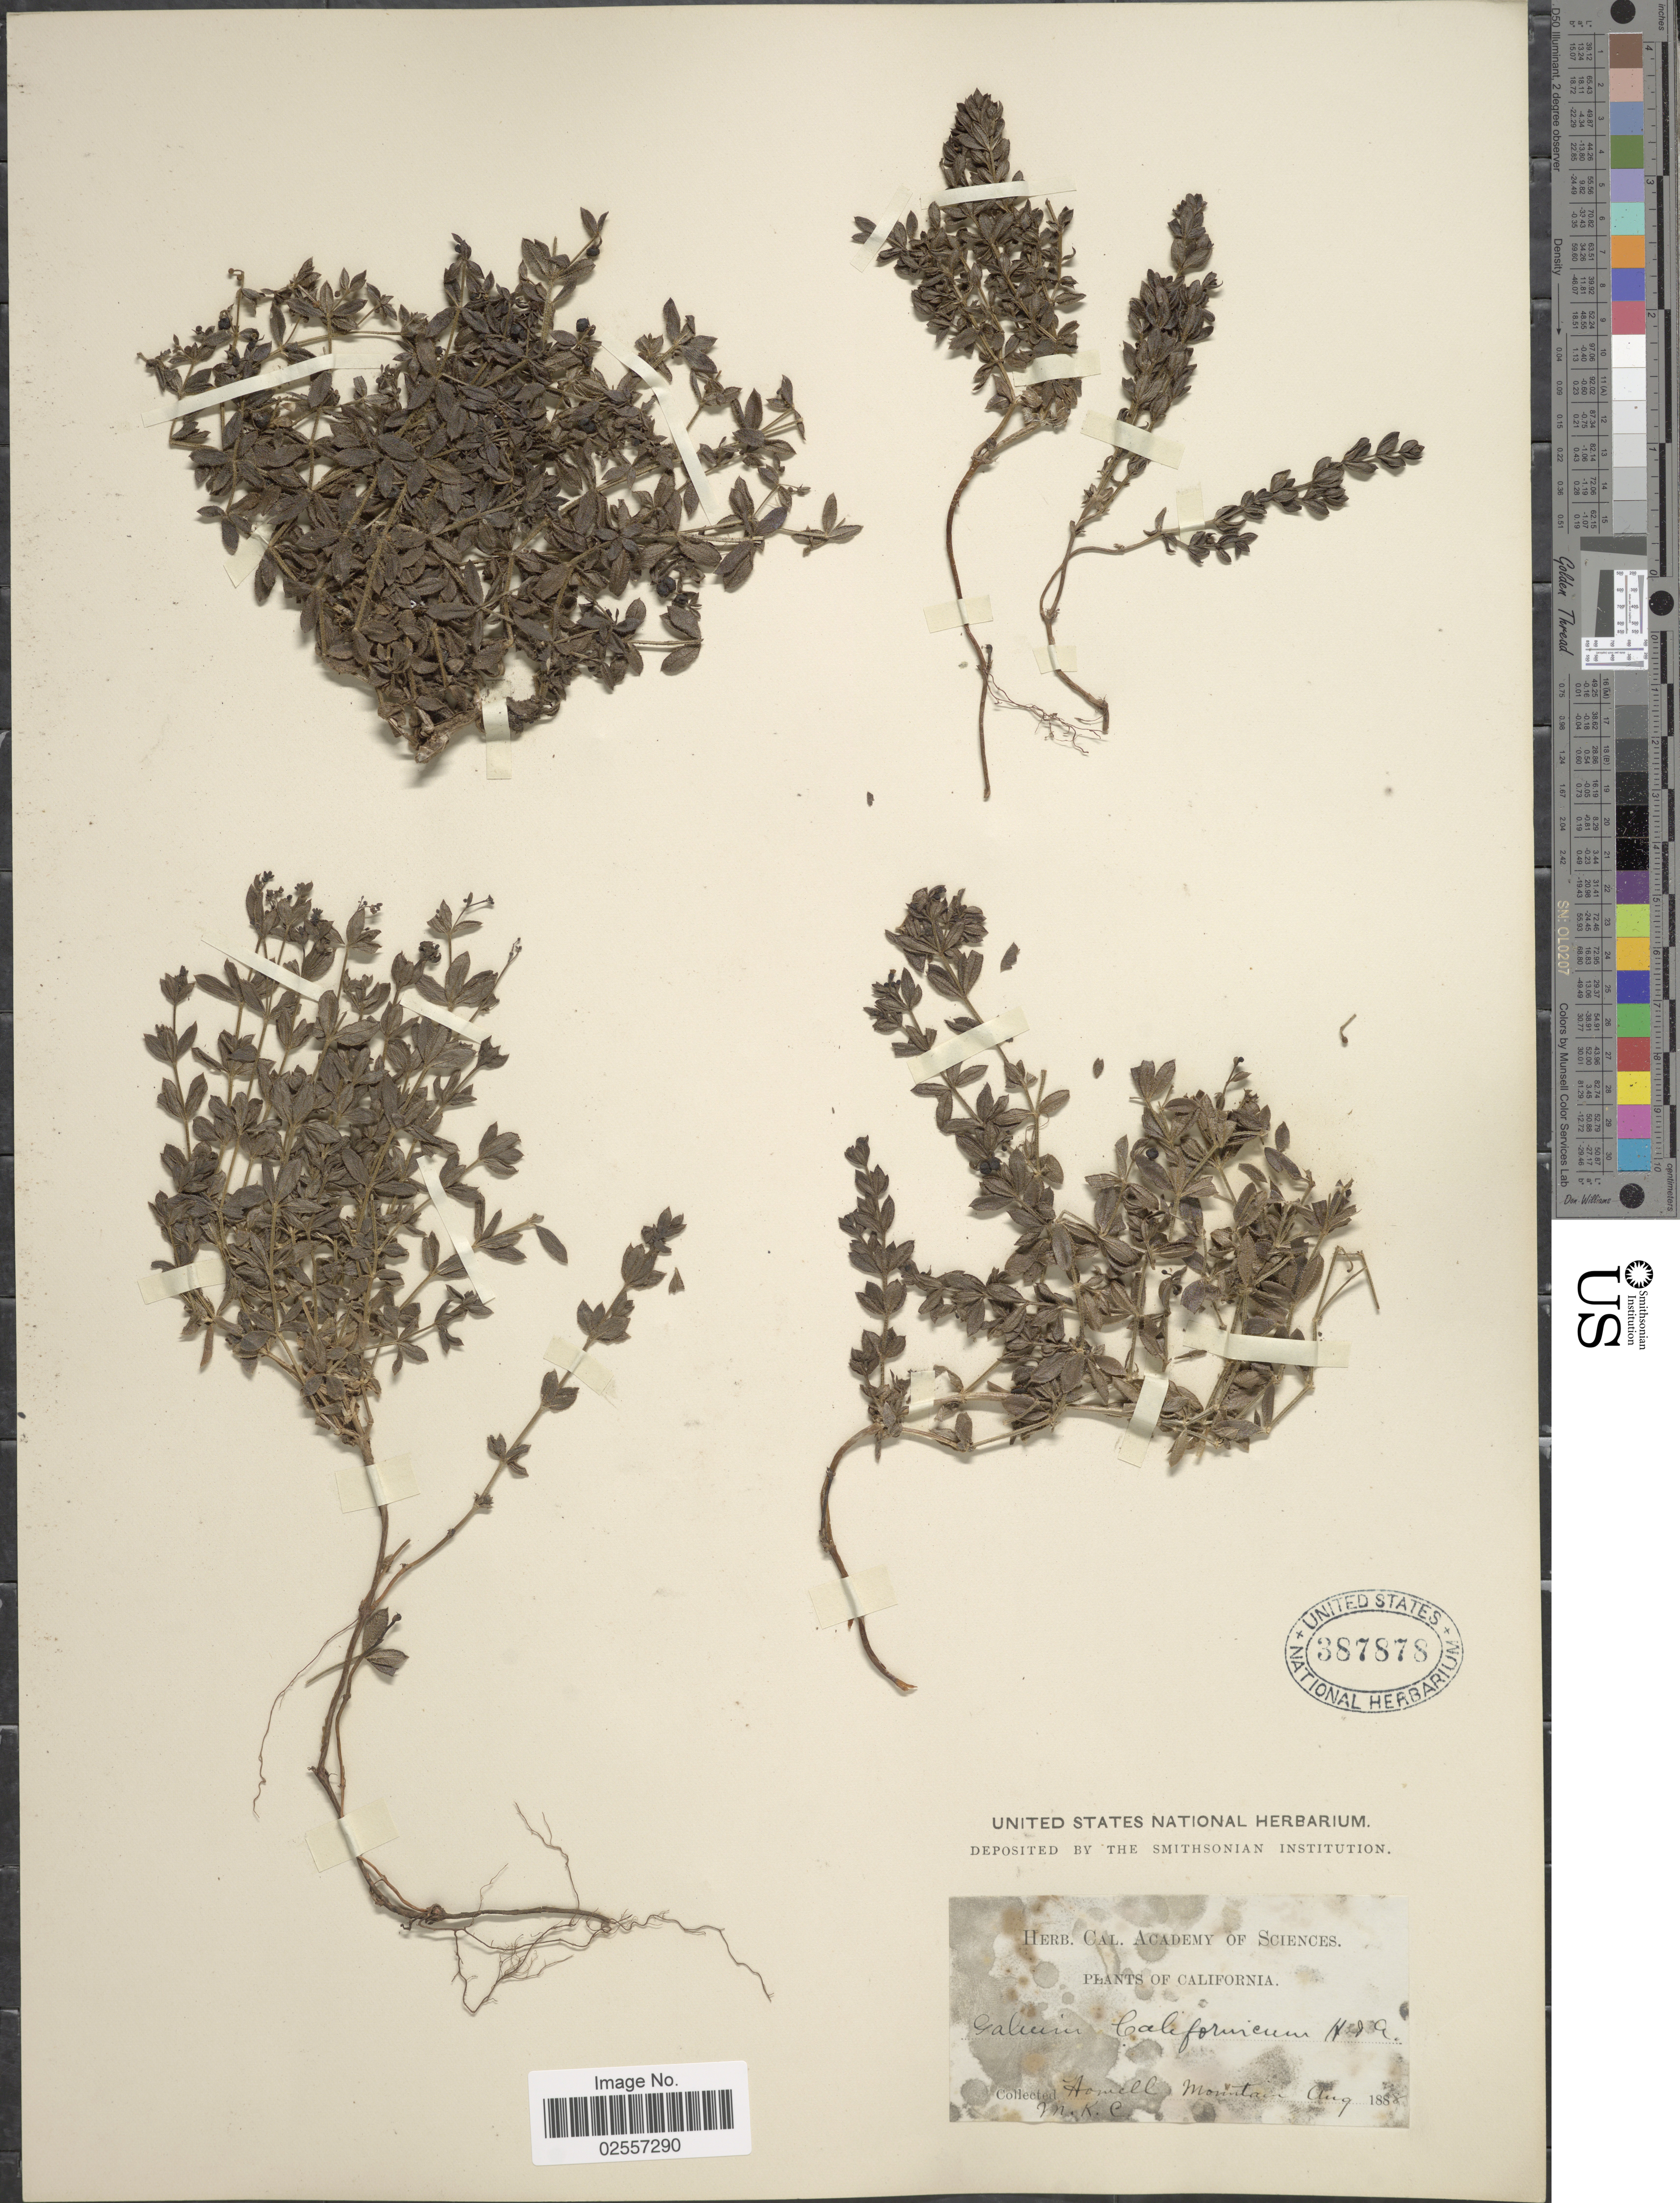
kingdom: Plantae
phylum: Tracheophyta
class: Magnoliopsida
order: Gentianales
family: Rubiaceae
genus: Galium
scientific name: Galium californicum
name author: Hook. & Arn.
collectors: -. Howell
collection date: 1888-08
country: United States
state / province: California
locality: Mountain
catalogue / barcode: US 387878